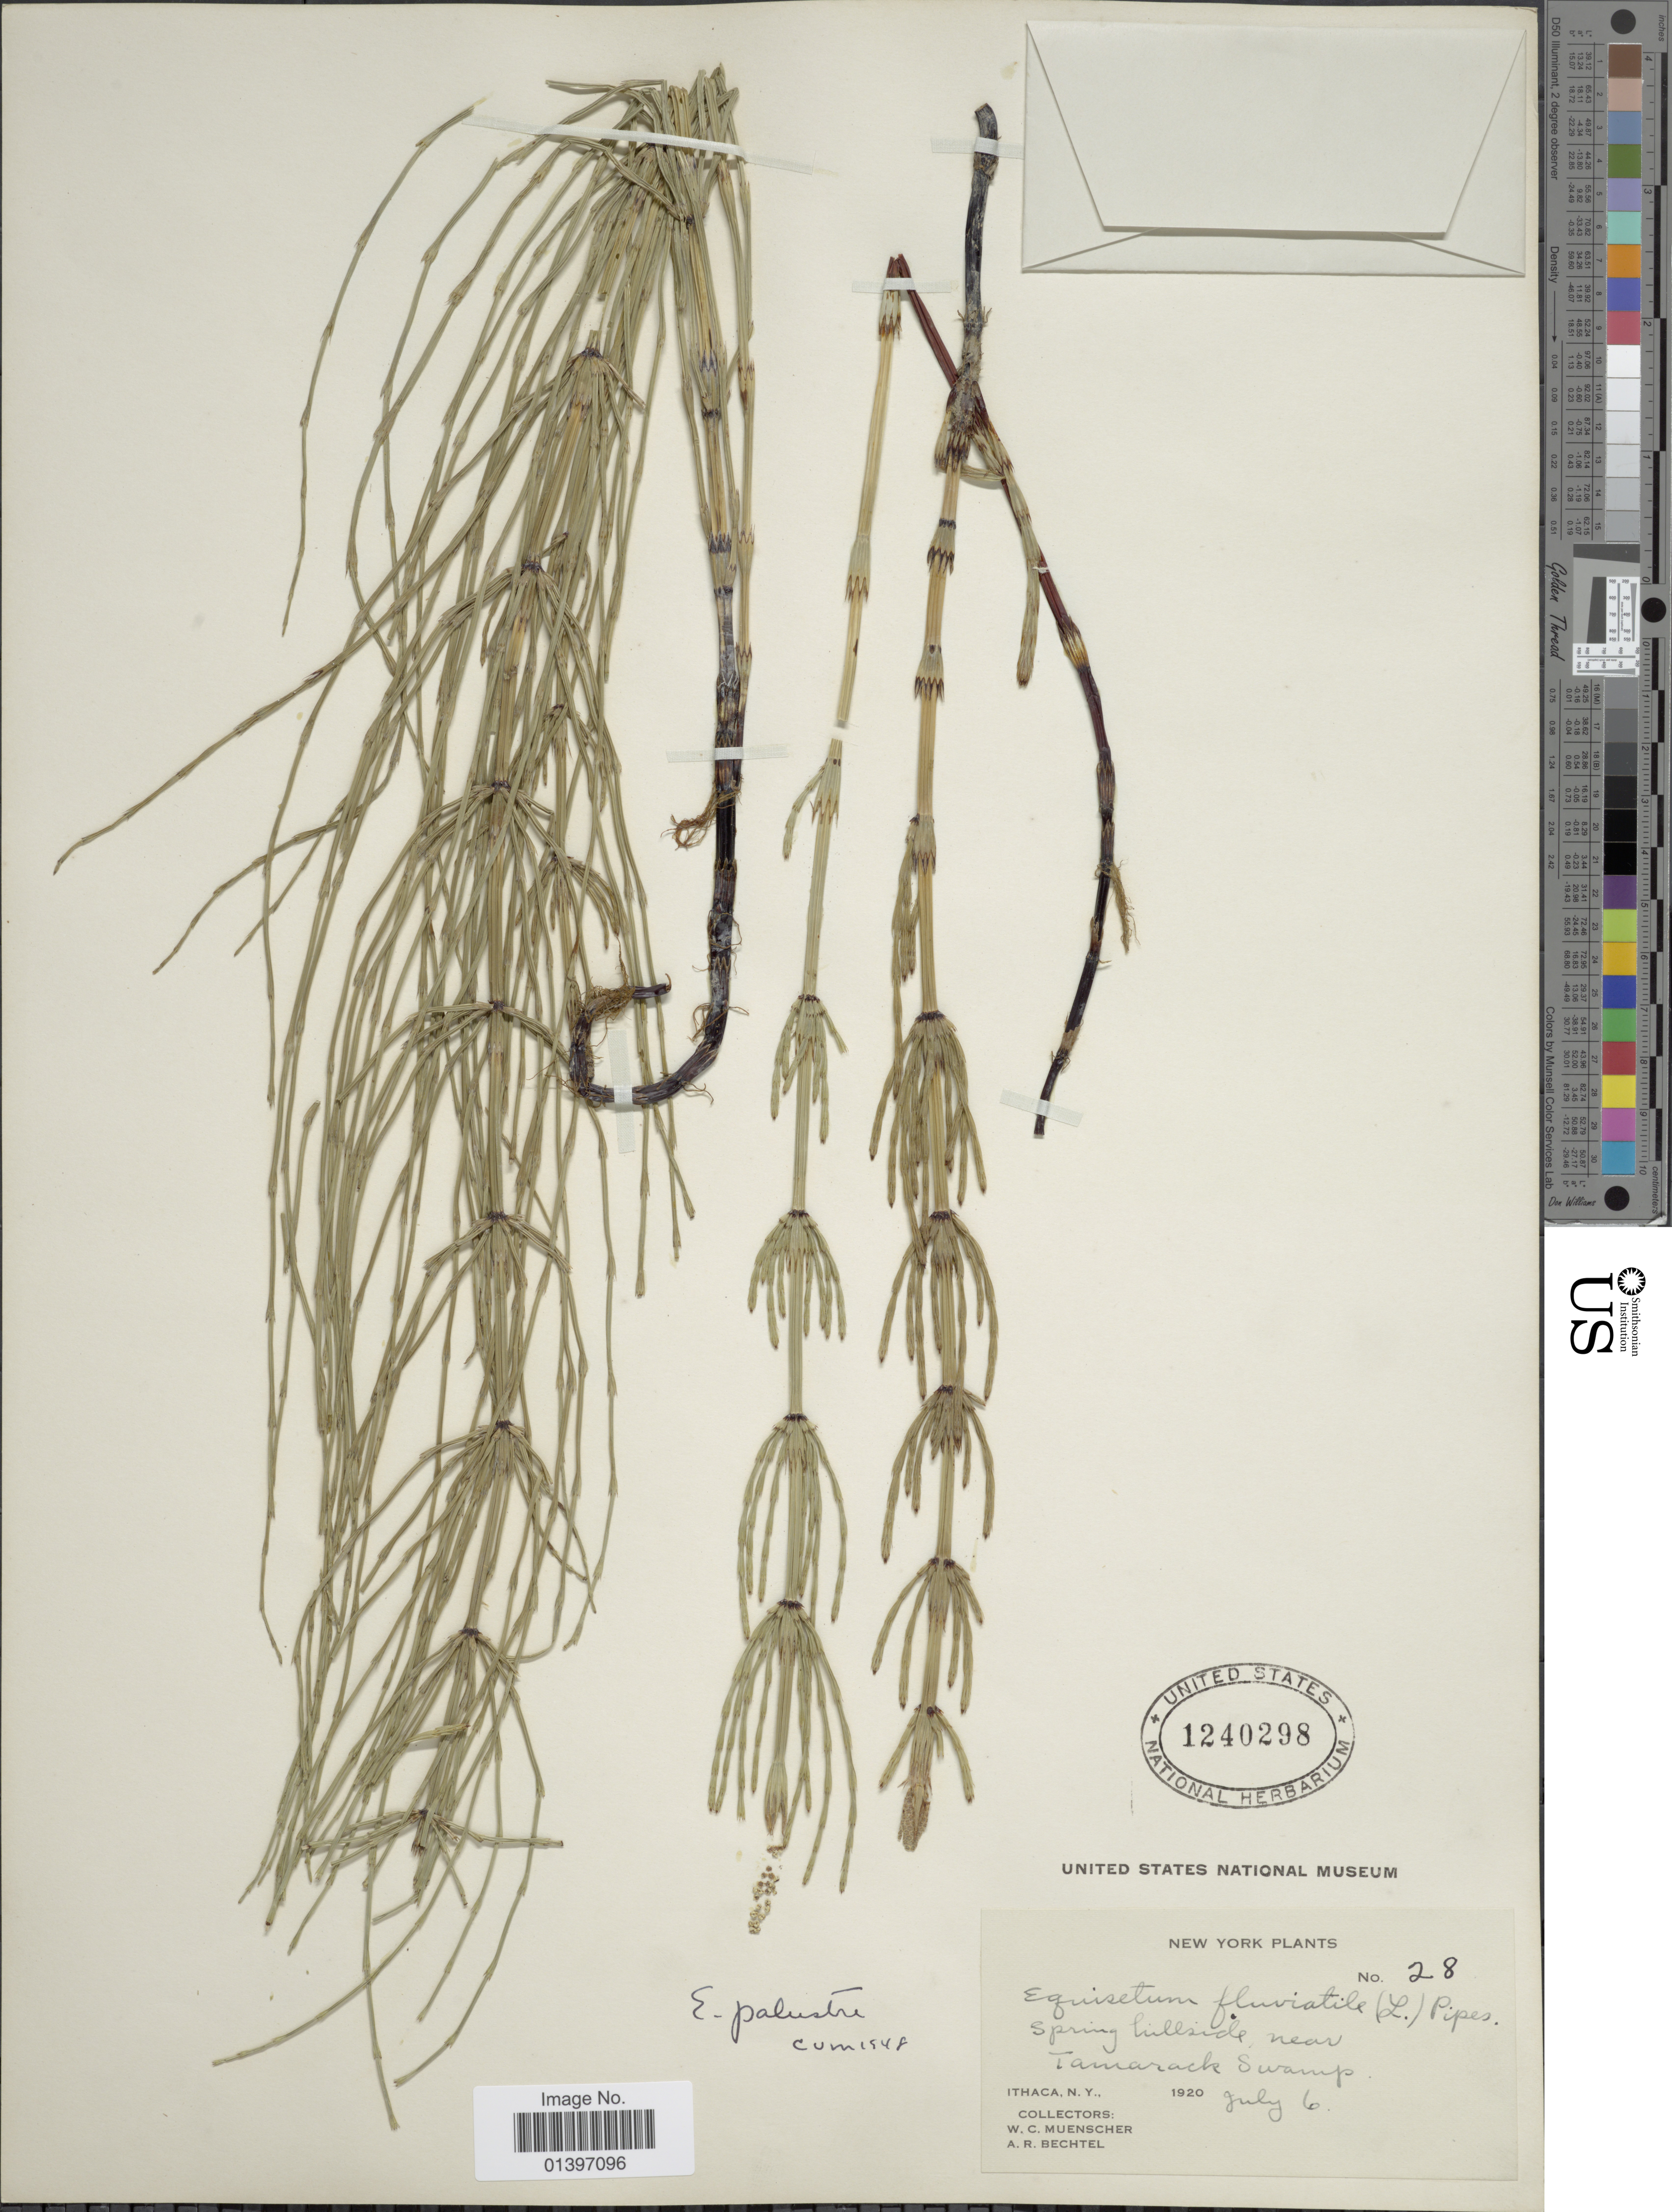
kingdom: Plantae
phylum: Tracheophyta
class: Polypodiopsida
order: Equisetales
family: Equisetaceae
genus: Equisetum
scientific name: Equisetum palustre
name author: L.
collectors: W. Muenscher & A. Bechtel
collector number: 28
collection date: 1920-07-06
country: United States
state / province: New York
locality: Springs hillside near Tamarack Swamp, Ithaca N.Y.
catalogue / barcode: US 1240298